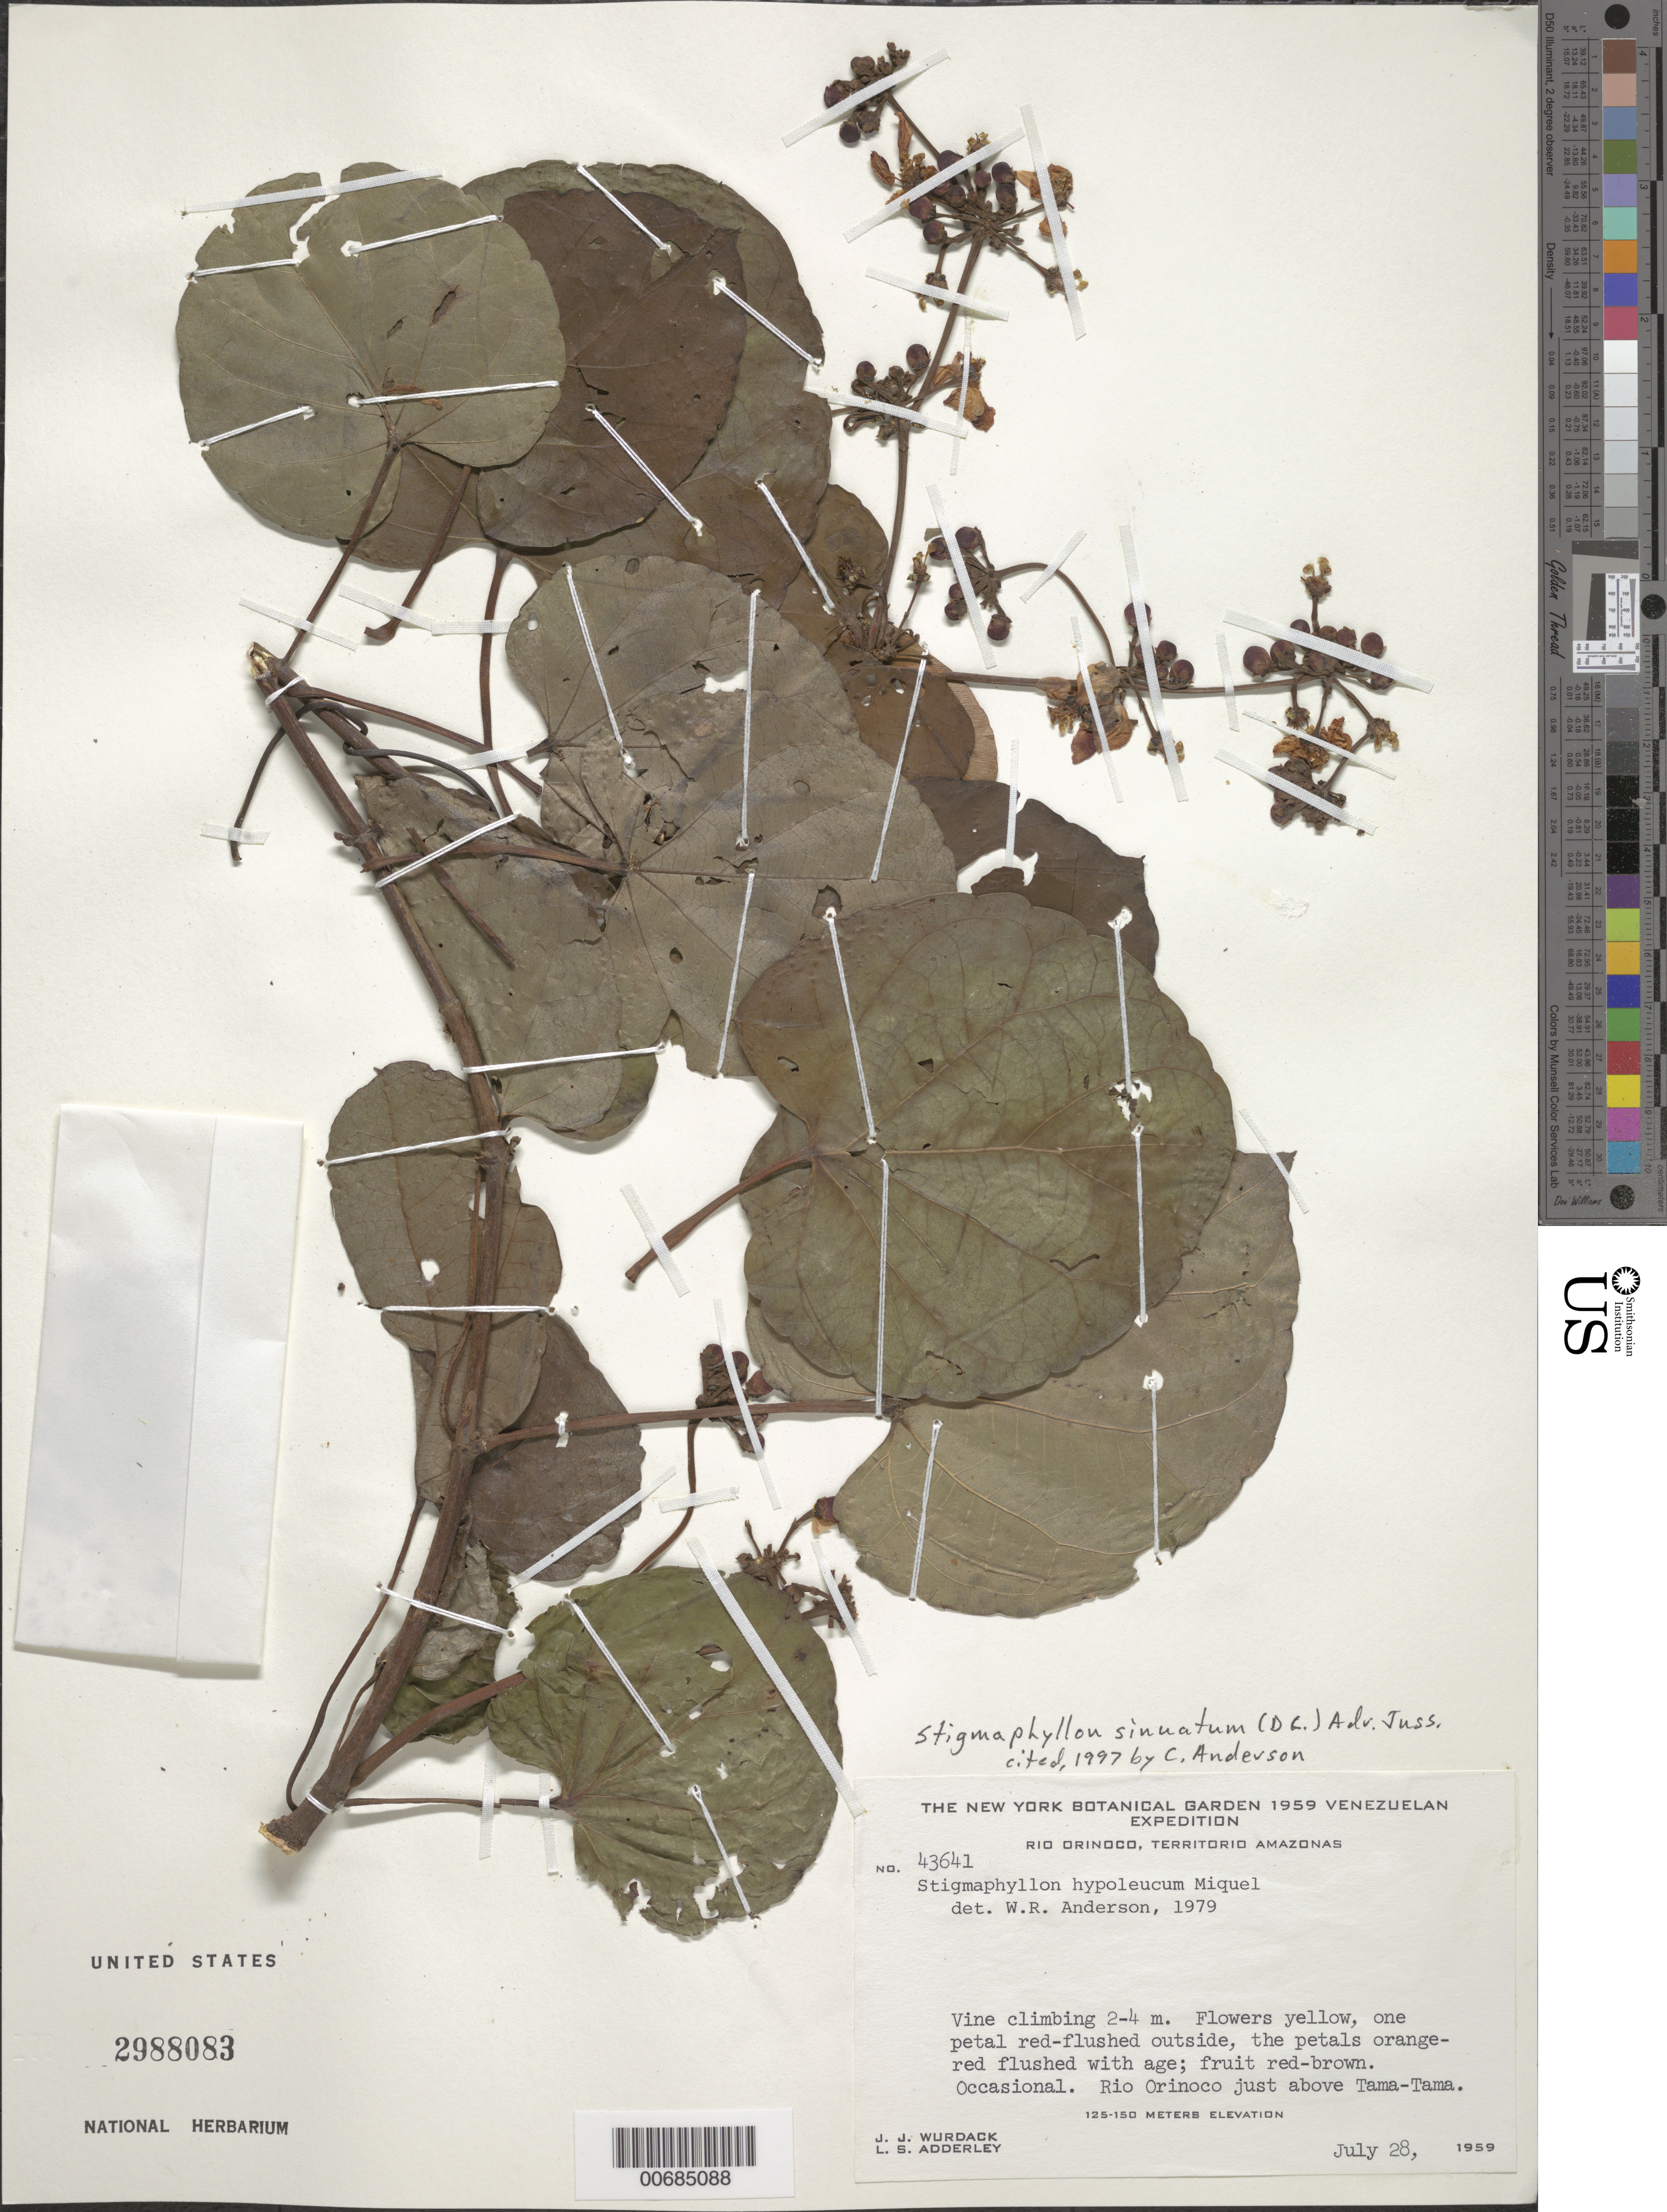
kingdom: Plantae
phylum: Tracheophyta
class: Magnoliopsida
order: Malpighiales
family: Malpighiaceae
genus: Stigmaphyllon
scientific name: Stigmaphyllon sinuatum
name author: (DC.) A. Juss.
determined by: Anderson, C.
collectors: J. J. Wurdack & L. S. Adderley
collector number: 43641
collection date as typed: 28-Jul-59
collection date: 1959-07-28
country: Venezuela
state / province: Amazonas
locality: Río Orinoco, Tama-Tama, just above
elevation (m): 125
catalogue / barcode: US 2988083